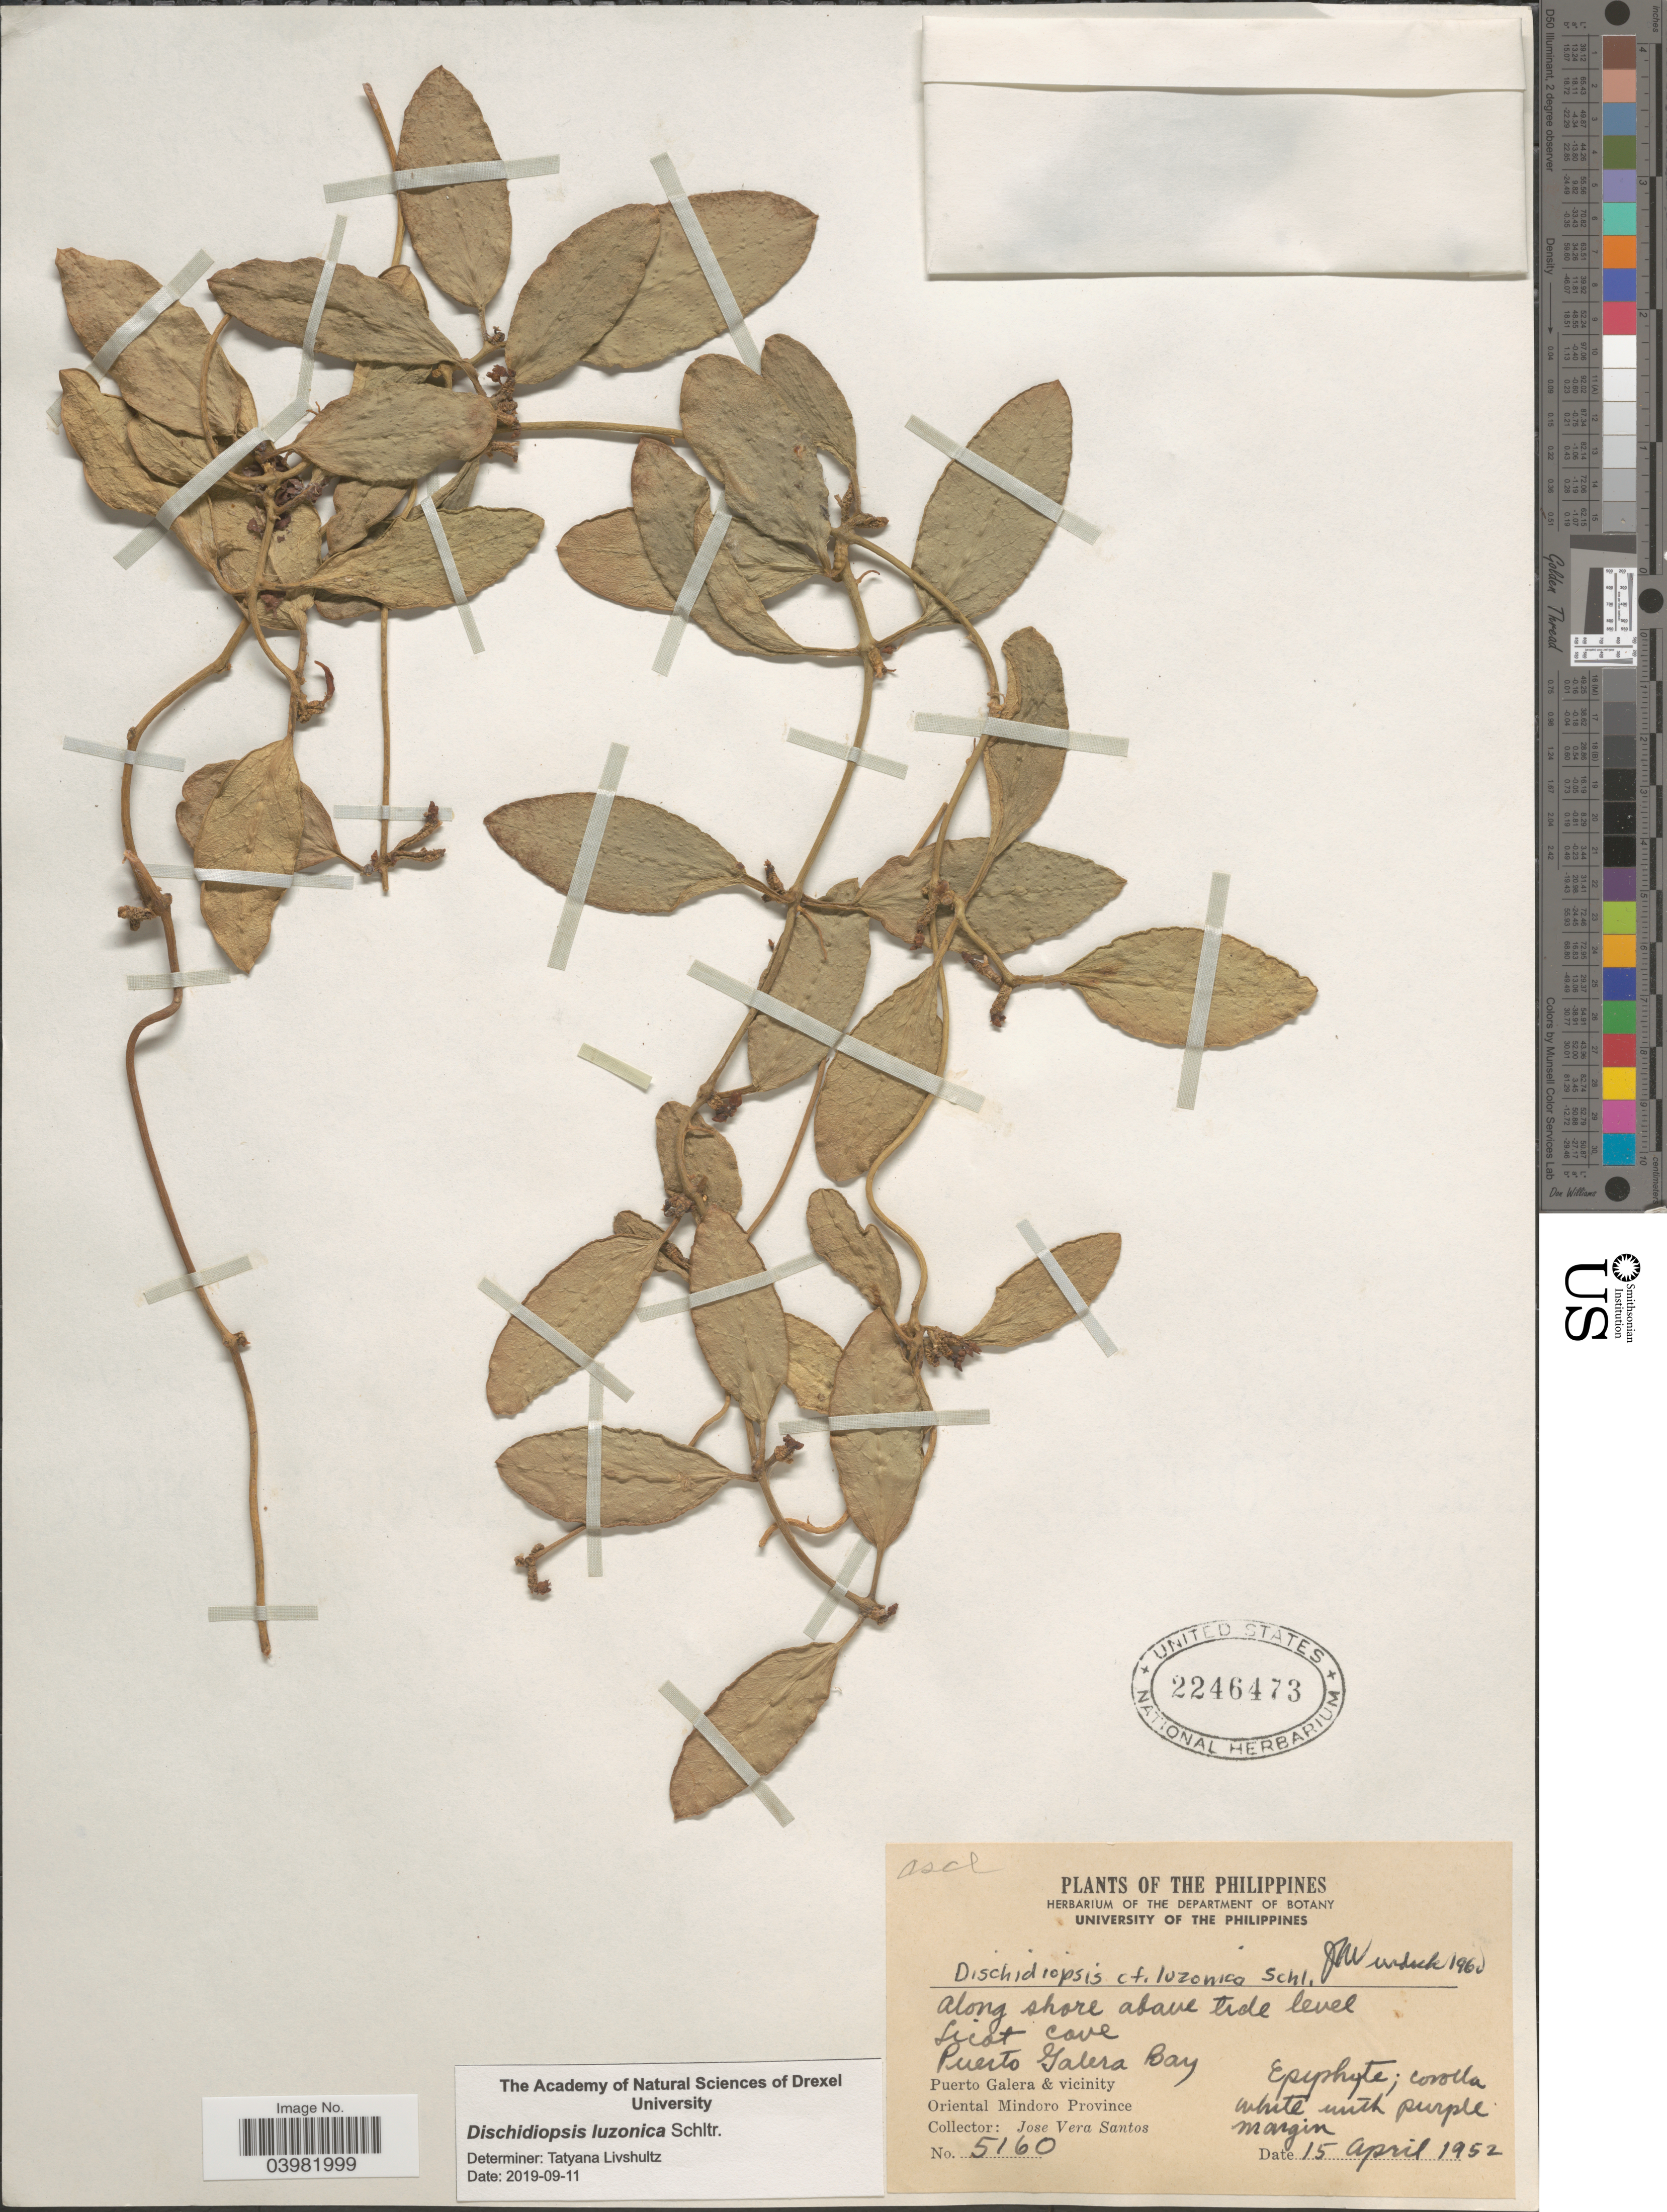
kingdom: Plantae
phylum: Tracheophyta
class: Magnoliopsida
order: Gentianales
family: Apocynaceae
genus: Dischidiopsis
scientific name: Dischidiopsis luzonica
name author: Schltr.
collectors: J. Vera Santos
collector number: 5160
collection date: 1952-04-15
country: Philippines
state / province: Mimaropa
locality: Licot Cove. Puerto Galera Bay. Puerto Galera & vicinity. Oriental Mindoro Province.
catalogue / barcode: US 2246473